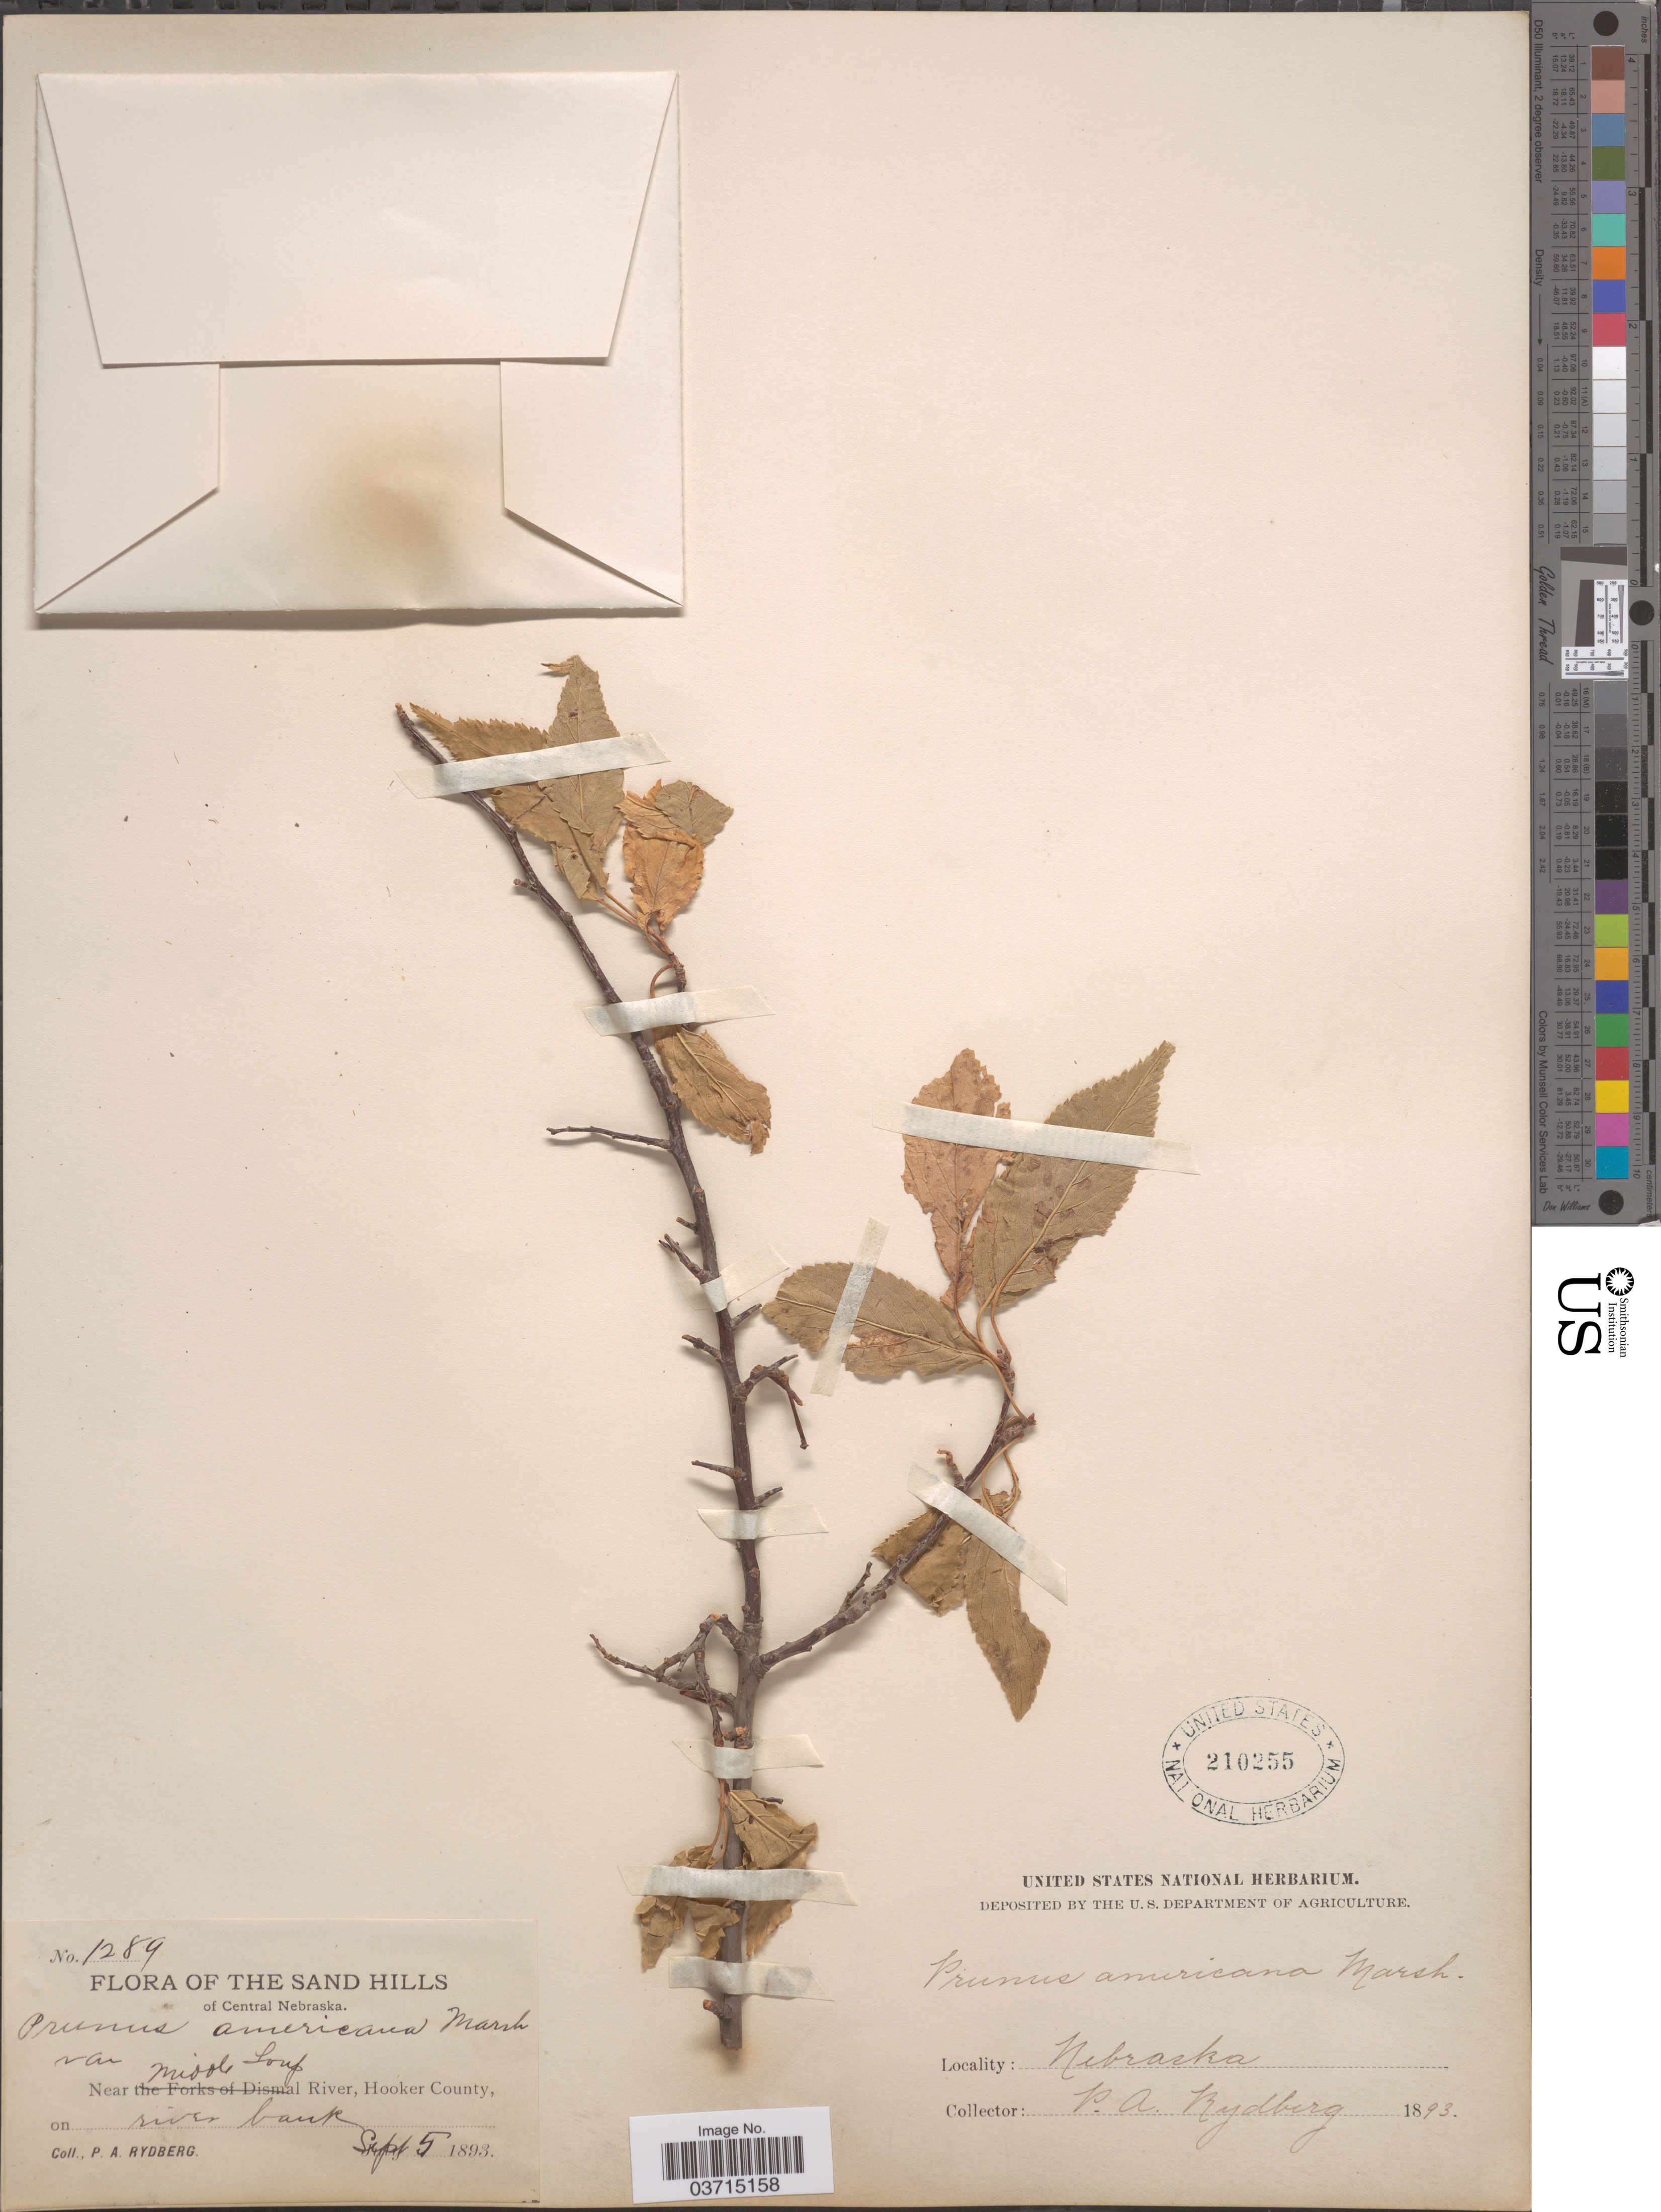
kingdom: Plantae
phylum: Tracheophyta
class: Magnoliopsida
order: Rosales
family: Rosaceae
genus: Prunus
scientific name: Prunus americana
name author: Marshall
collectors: P. A. Rydberg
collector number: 1289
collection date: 1893-09-05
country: United States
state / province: Nebraska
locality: The Sand Hills of Central Nebraska. Near the Middle Loup River, Hooker County.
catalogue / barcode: US 210255